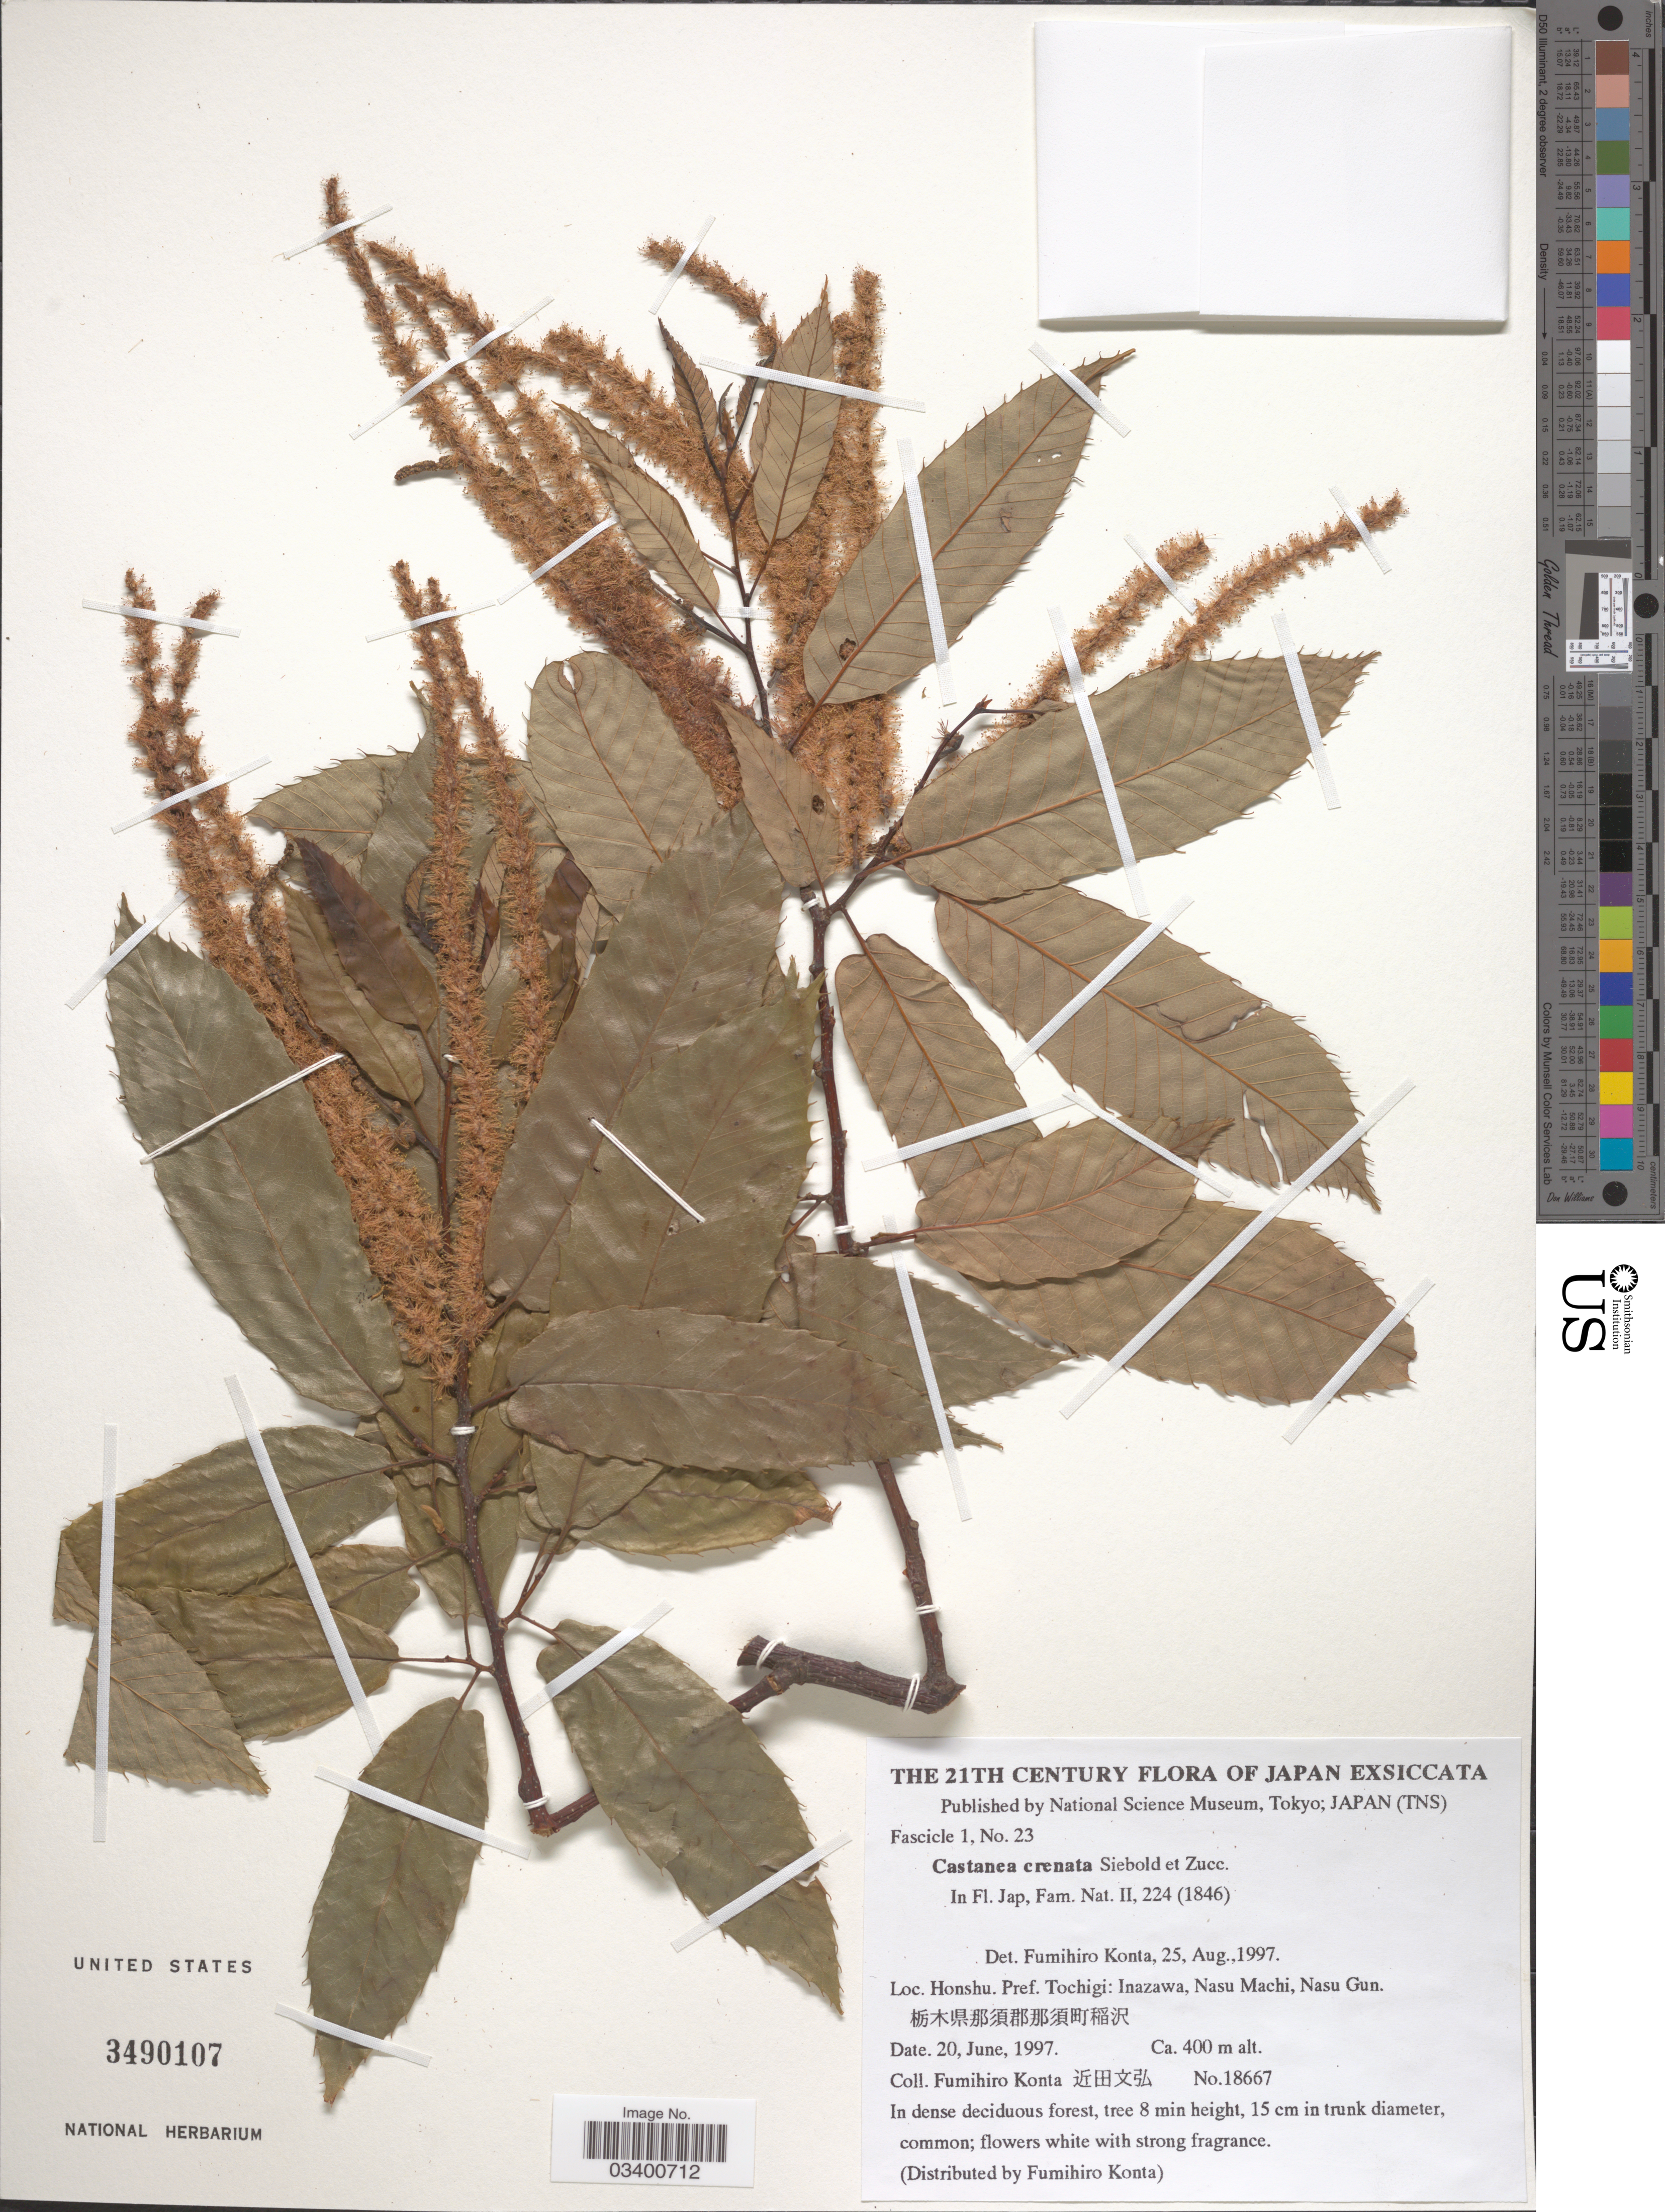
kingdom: Plantae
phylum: Tracheophyta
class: Magnoliopsida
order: Fagales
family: Fagaceae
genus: Castanea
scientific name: Castanea crenata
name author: Siebold & Zucc.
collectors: F. Konta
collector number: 18667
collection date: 1997-06-20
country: Japan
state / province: Totigi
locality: Honshu. Pref. Tochigi: Inazawa, Nasu Machi, Nasu Gun.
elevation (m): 400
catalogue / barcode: US 3490107